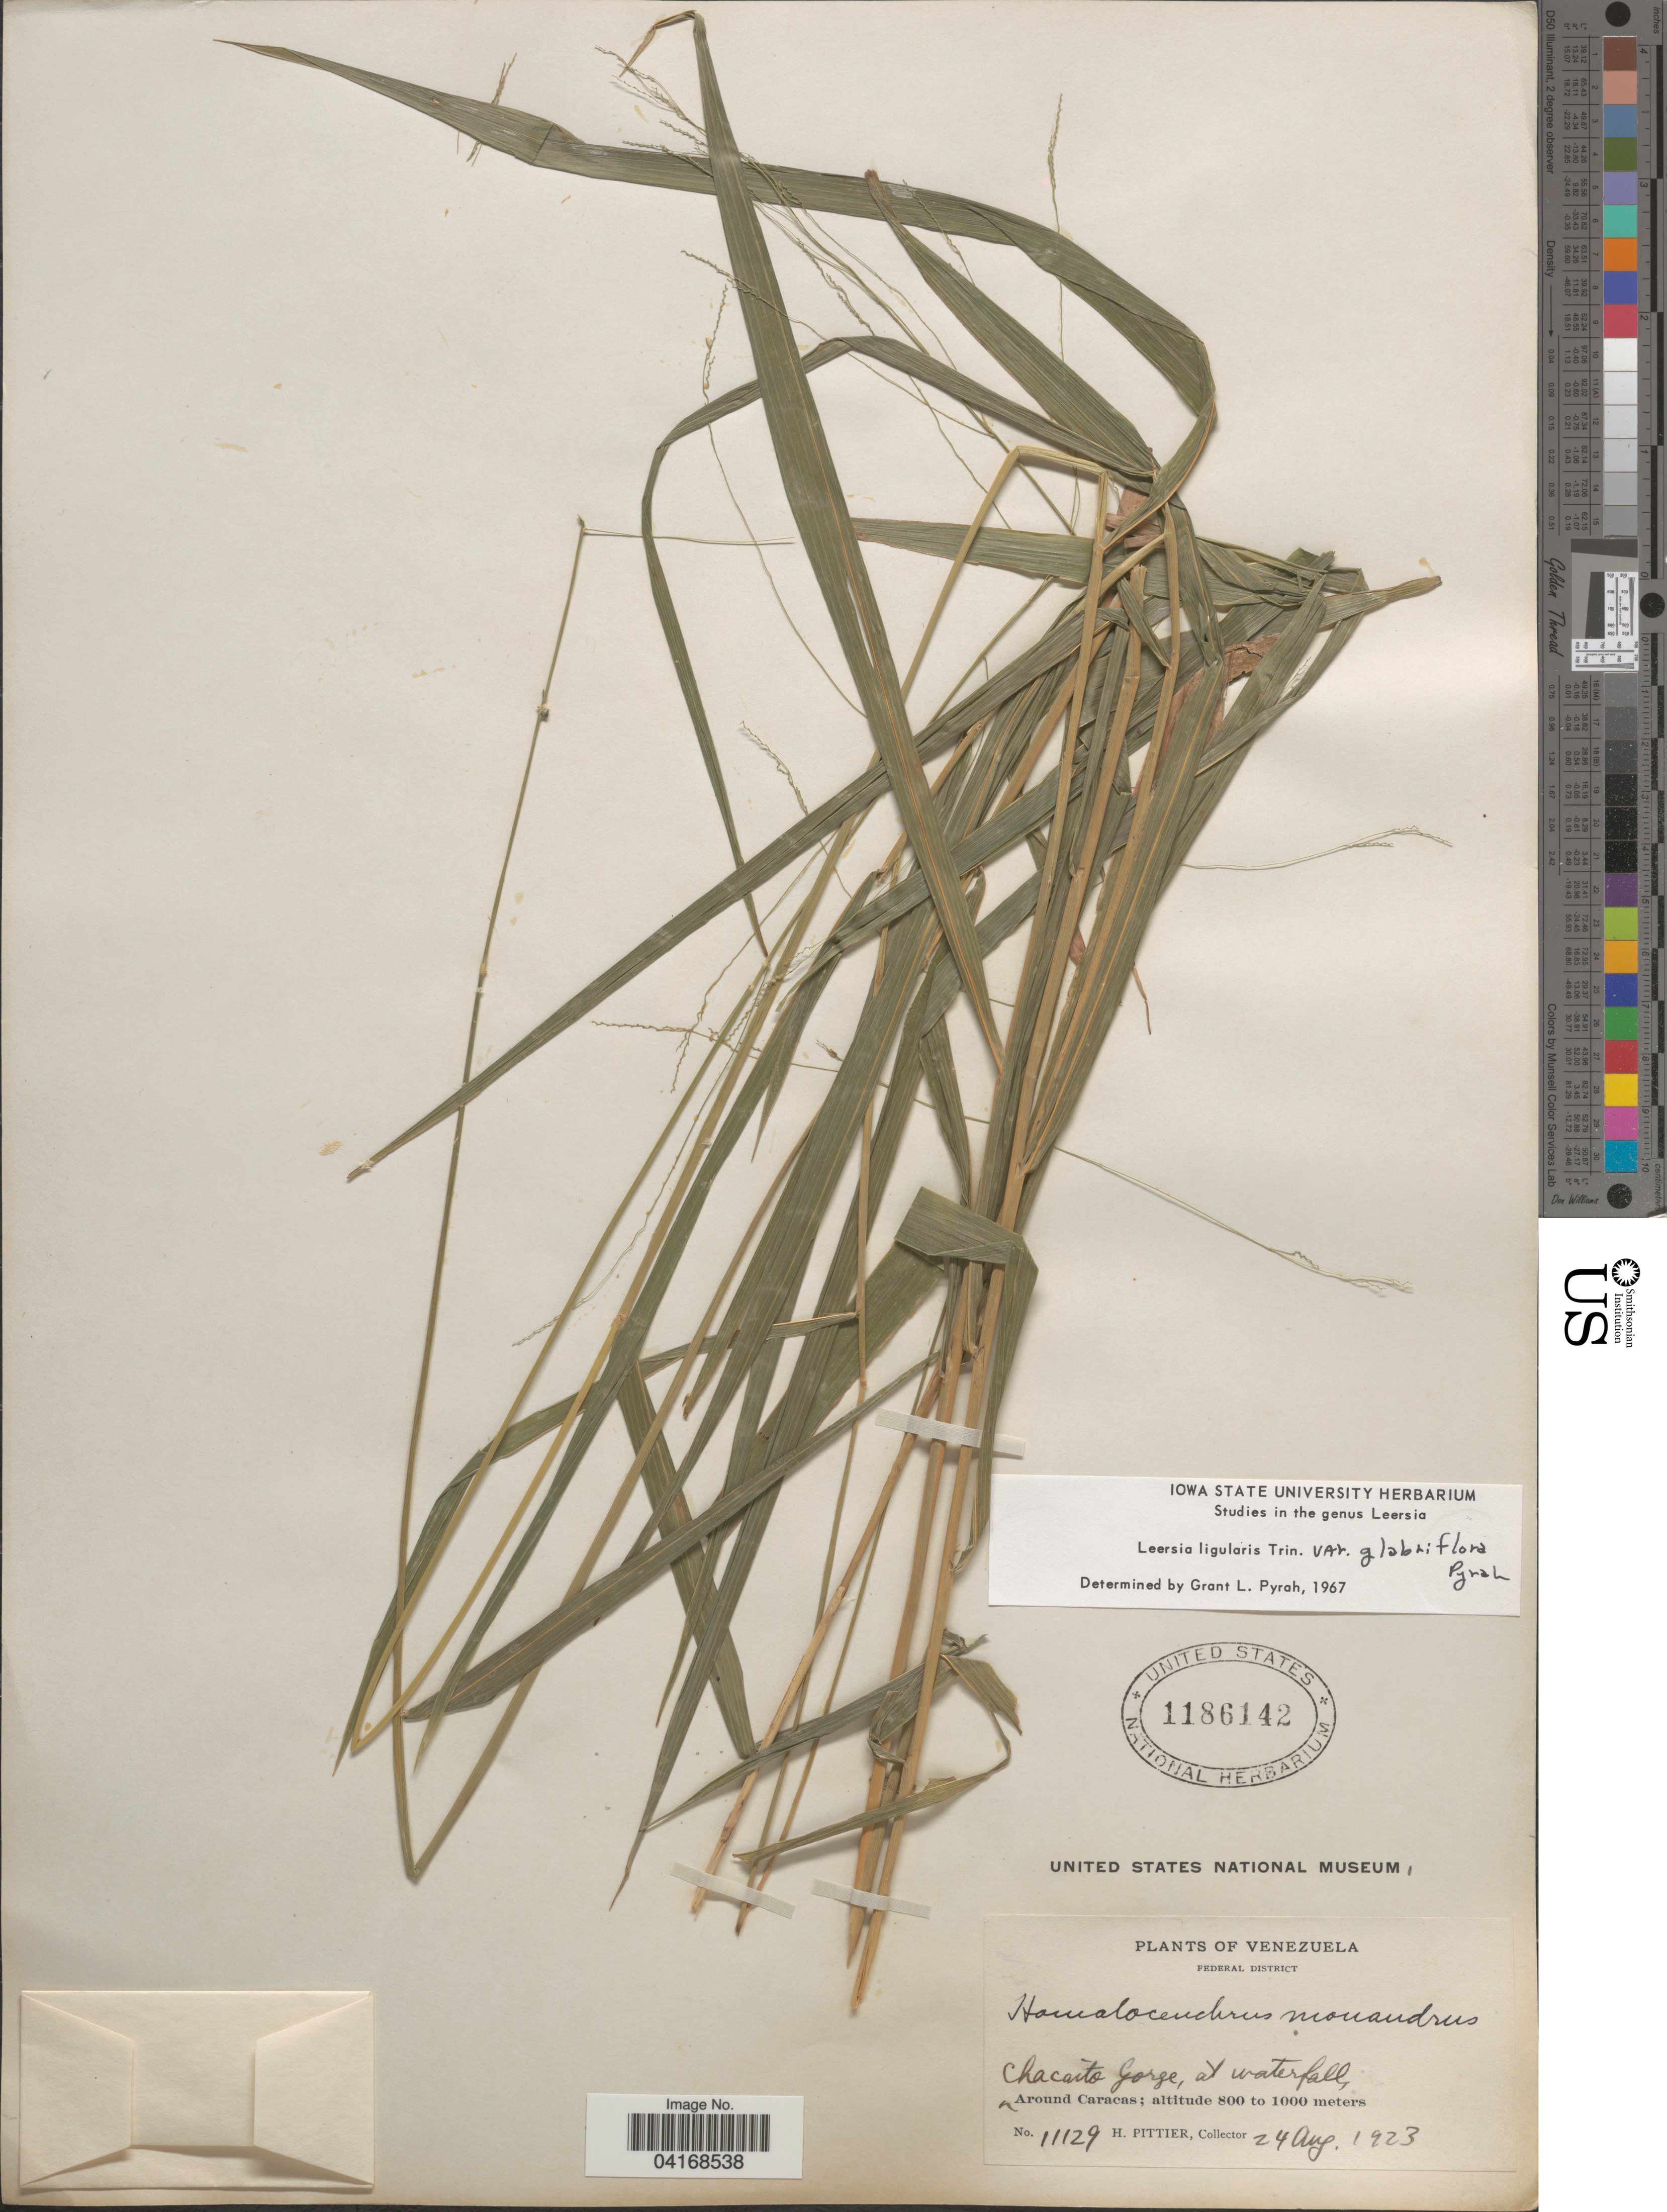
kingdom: Plantae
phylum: Tracheophyta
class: Liliopsida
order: Poales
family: Poaceae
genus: Leersia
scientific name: Leersia ligularis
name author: Trin.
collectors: H. F. Pittier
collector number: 11129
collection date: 1923-08-24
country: Venezuela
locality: Federal District. Chacaito Gorge, at waterfall, around Caracas.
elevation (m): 800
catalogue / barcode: US 1186142